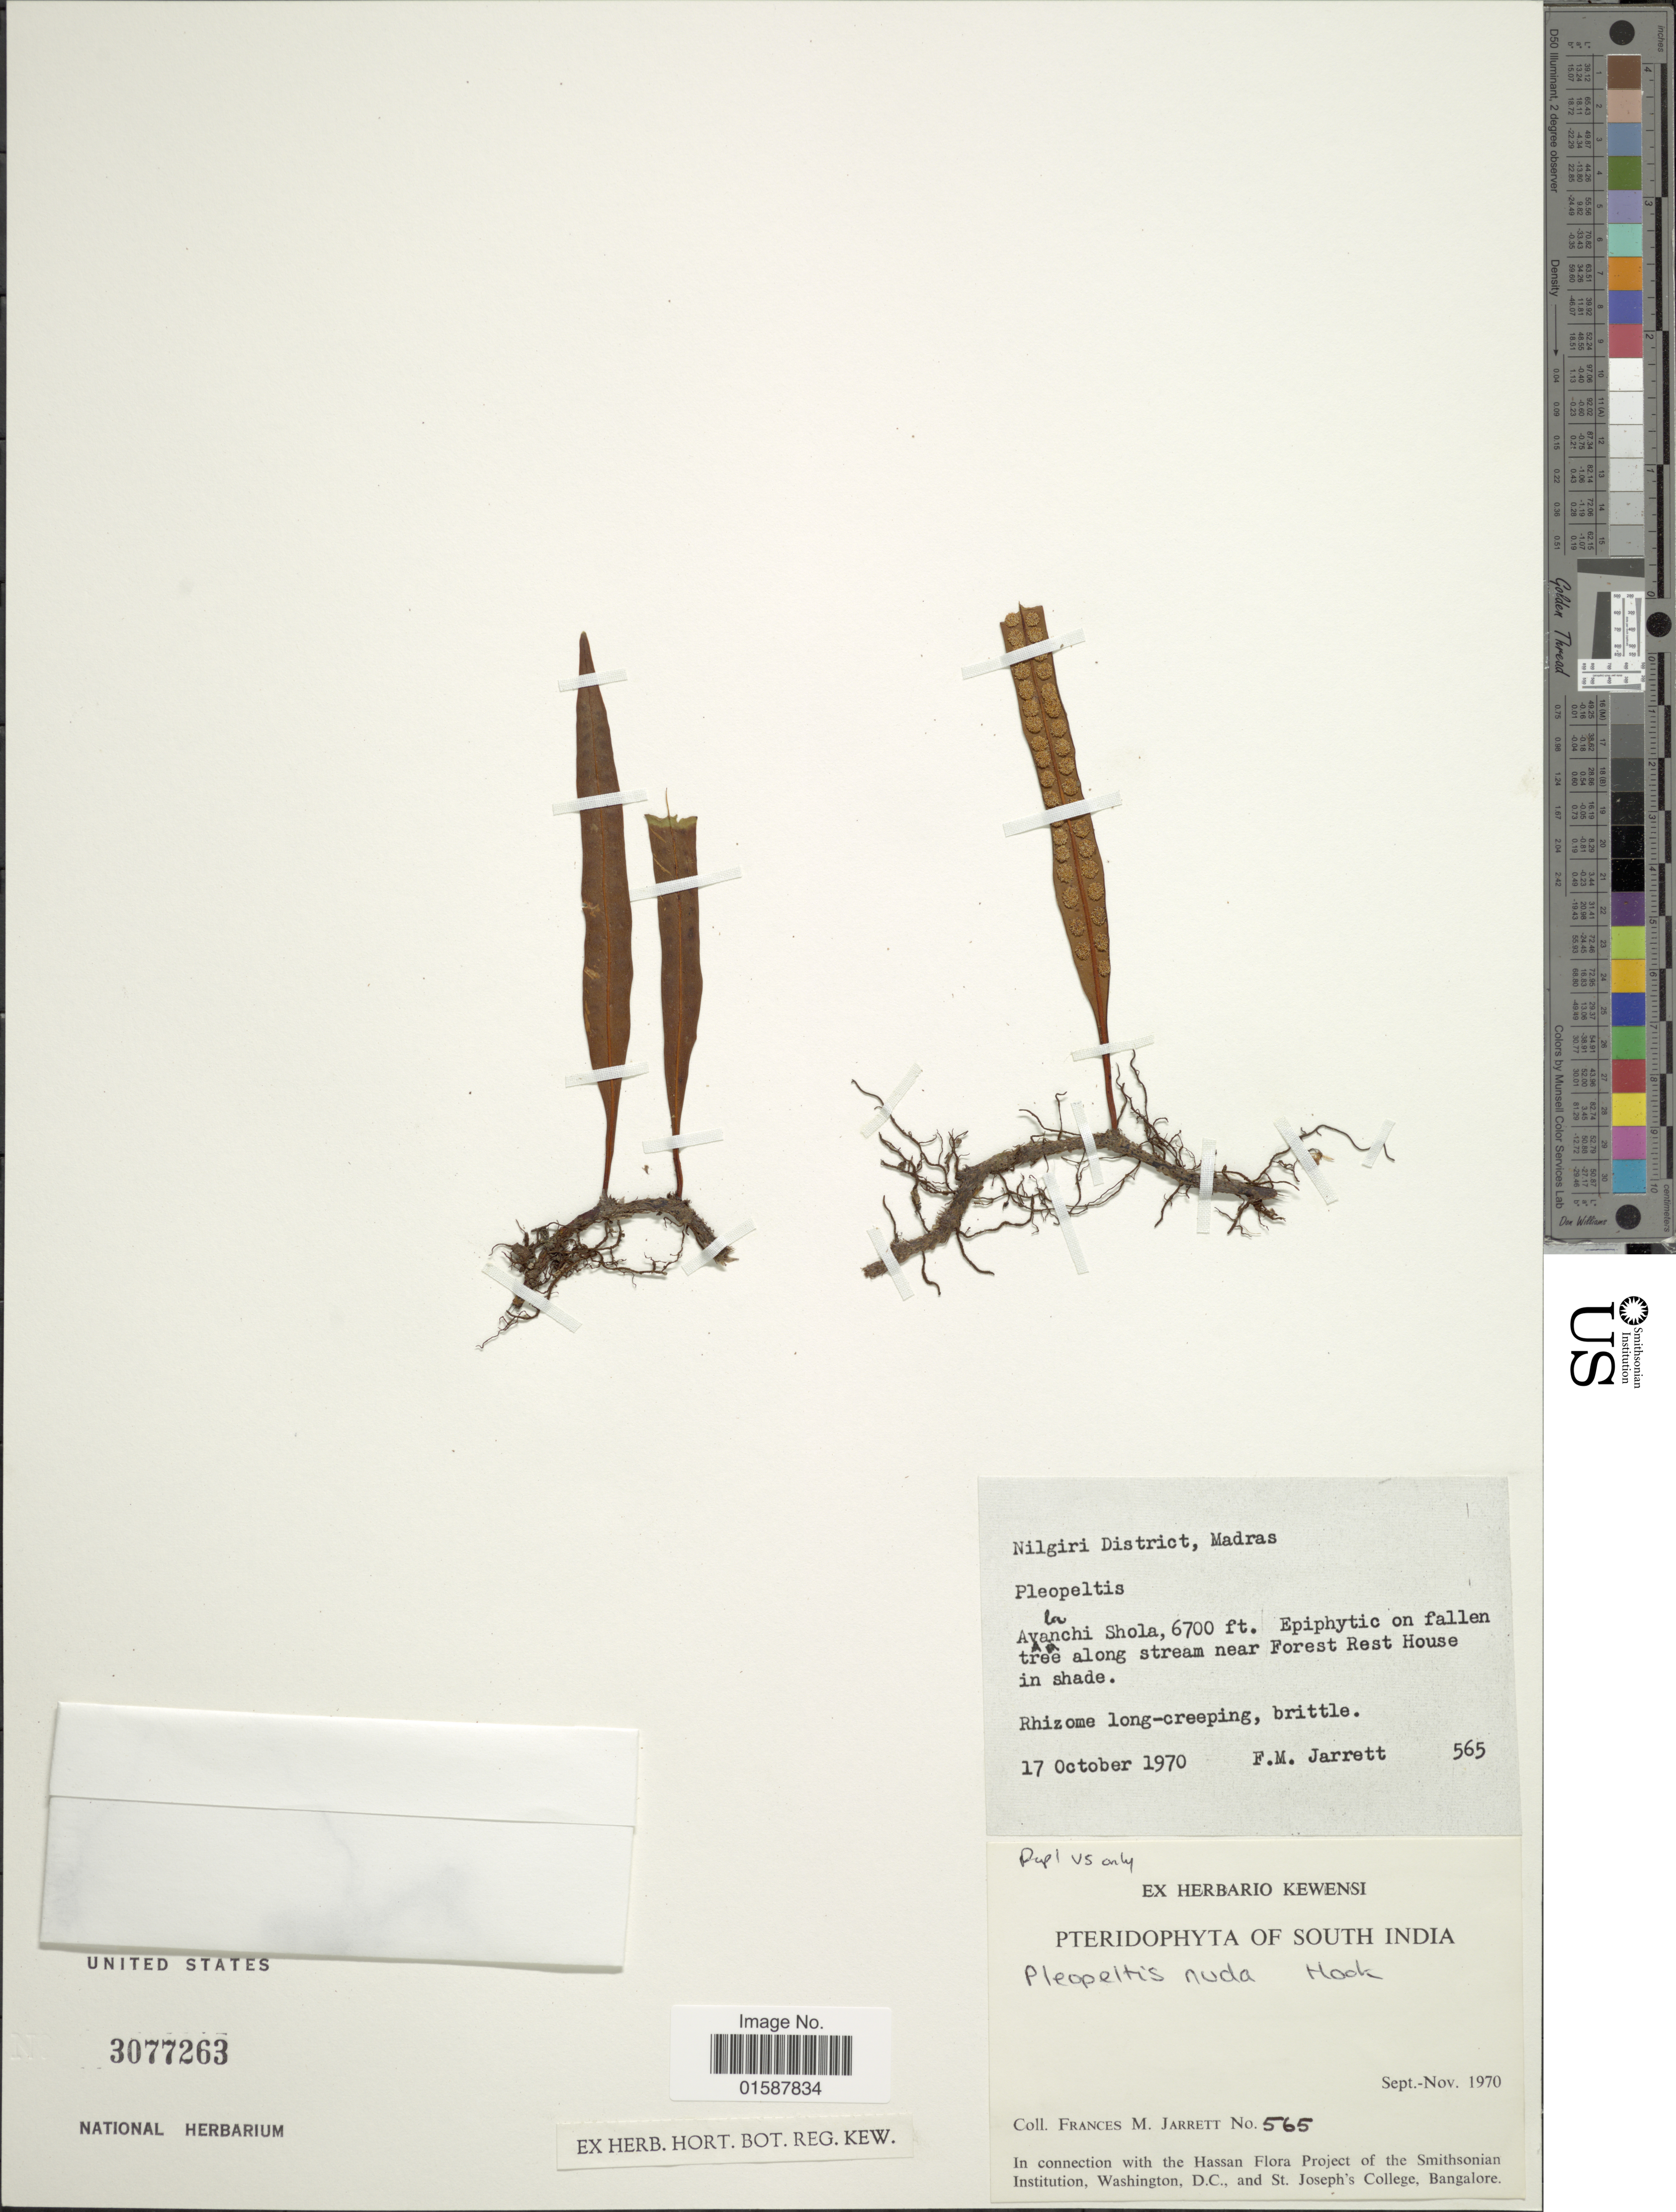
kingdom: Plantae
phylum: Tracheophyta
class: Polypodiopsida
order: Polypodiales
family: Polypodiaceae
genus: Lepisorus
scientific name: Lepisorus nuduisculum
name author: (Kunze)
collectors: F. M. Jarrett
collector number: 565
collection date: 1970-10-17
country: India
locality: South India. Nilgiri District, Madras. Avanchi Shola. Along stream near Forest Rest House in shade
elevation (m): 2042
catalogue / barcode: US 3077263